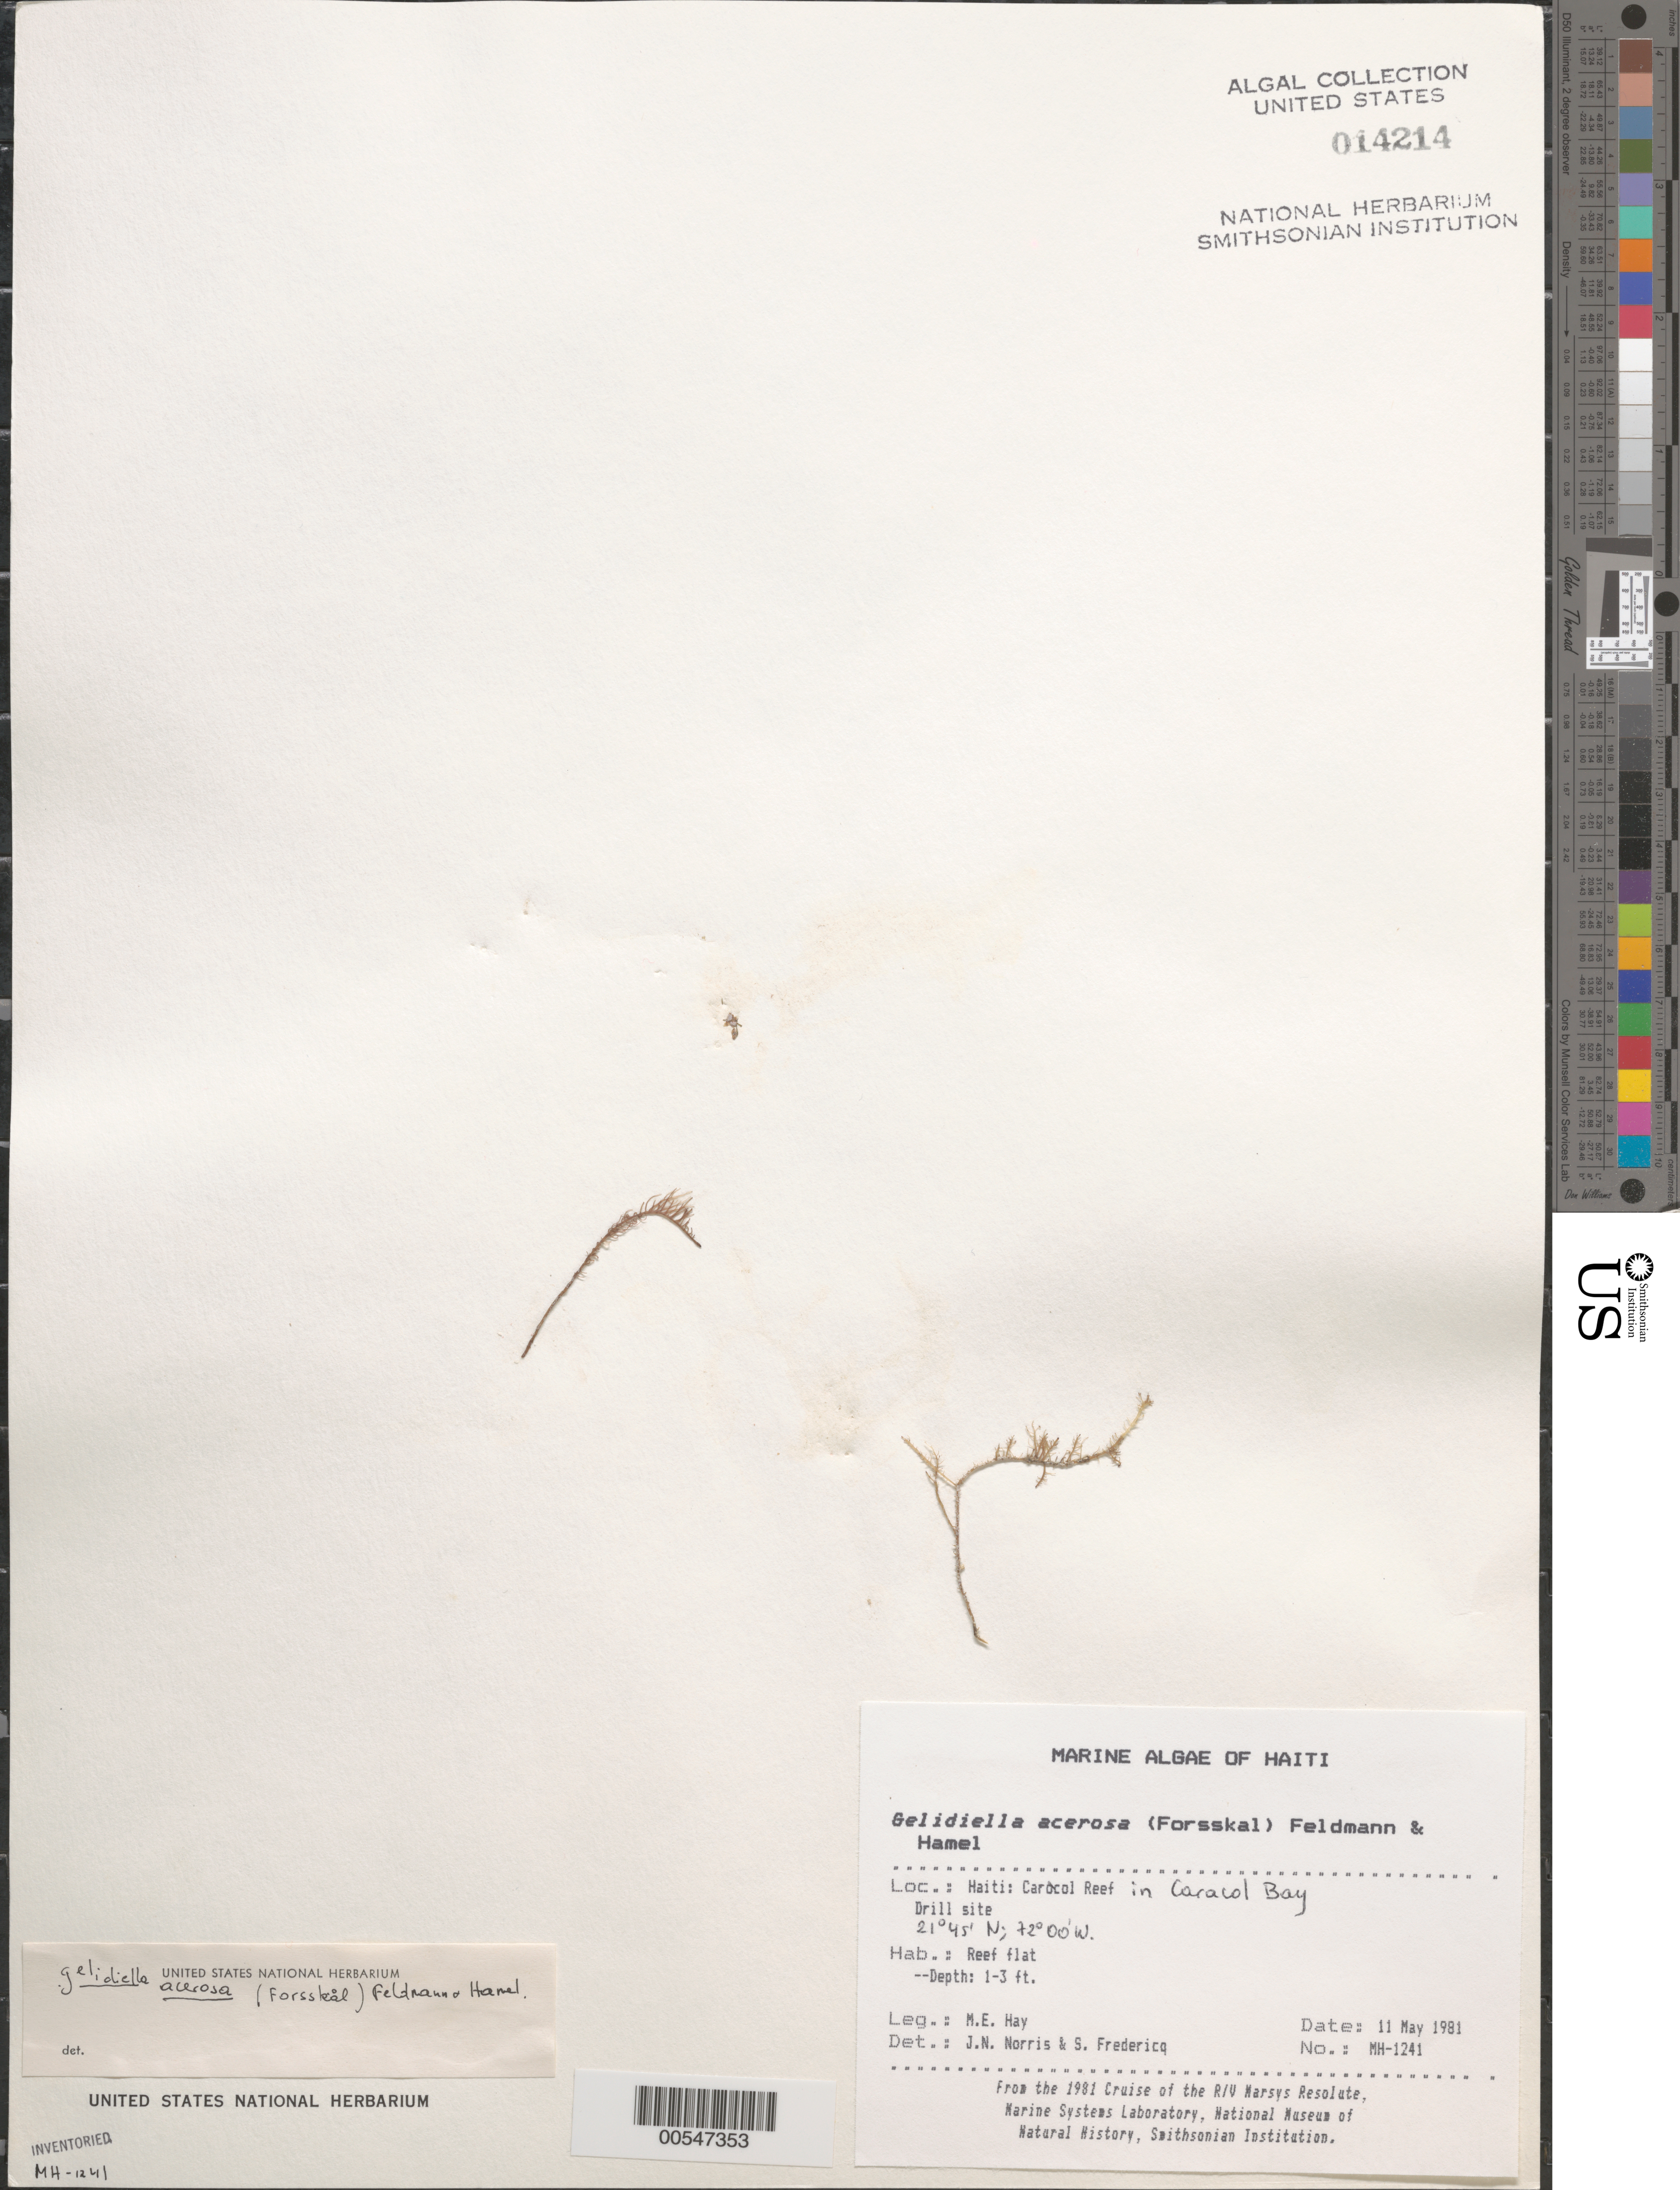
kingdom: Plantae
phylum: Rhodophyta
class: Florideophyceae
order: Gelidiales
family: Gelidiellaceae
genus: Gelidiella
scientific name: Gelidiella acerosa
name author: (Forssk.) Feldmann & G. Hamel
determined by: Norris, J. N.; Fredericq, S.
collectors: M. E. Hay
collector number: MEH-1241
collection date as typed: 11 May 1981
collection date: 1981-05-11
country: Haiti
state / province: Nord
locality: Caracol Reef, Caracol Bay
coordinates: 21 45'N, 72 00'W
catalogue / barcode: US 14214